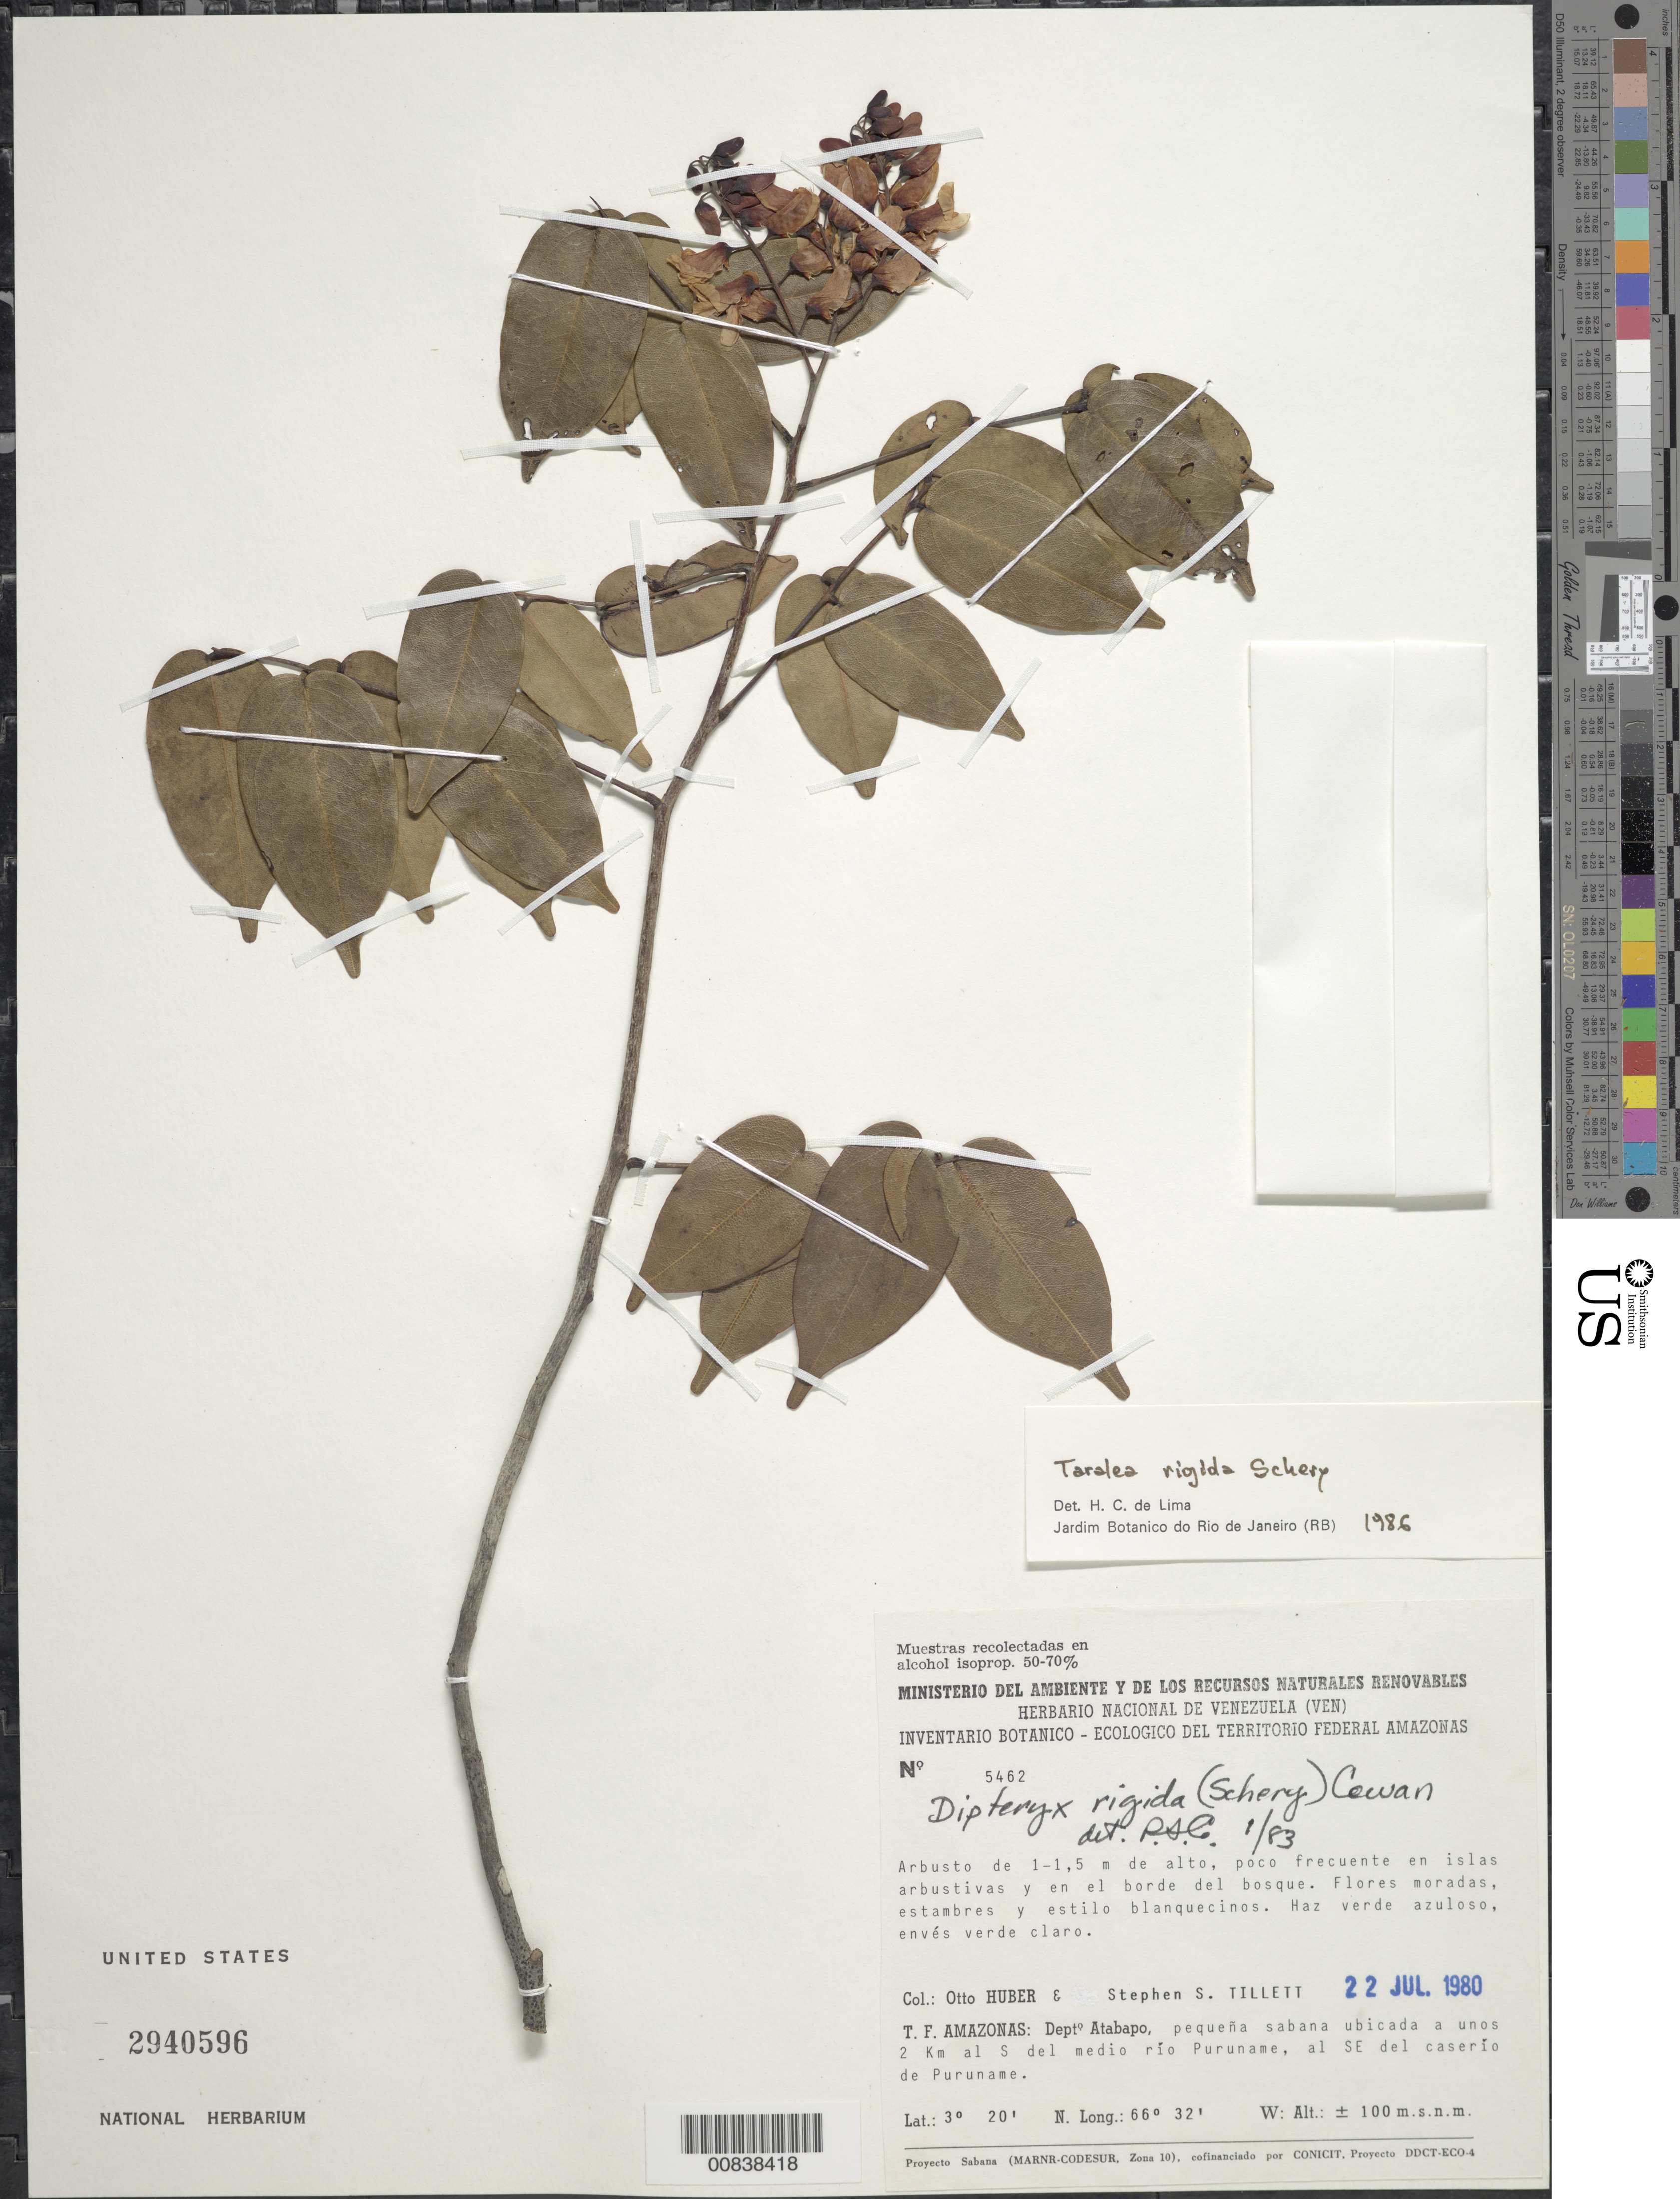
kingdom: Plantae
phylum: Tracheophyta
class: Magnoliopsida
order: Fabales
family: Fabaceae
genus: Taralea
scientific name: Taralea rigida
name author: Schery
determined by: Lima, H. C. de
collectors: O. Huber & S. S. Tillett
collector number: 5462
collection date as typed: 22-Jul-80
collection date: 1980-07-22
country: Venezuela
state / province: Amazonas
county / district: Atabapo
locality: Río Puruname, 2 km al S, SE de caserío de Puruname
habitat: Islas arbustivas y en el borde del bosque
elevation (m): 100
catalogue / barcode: US 2940596